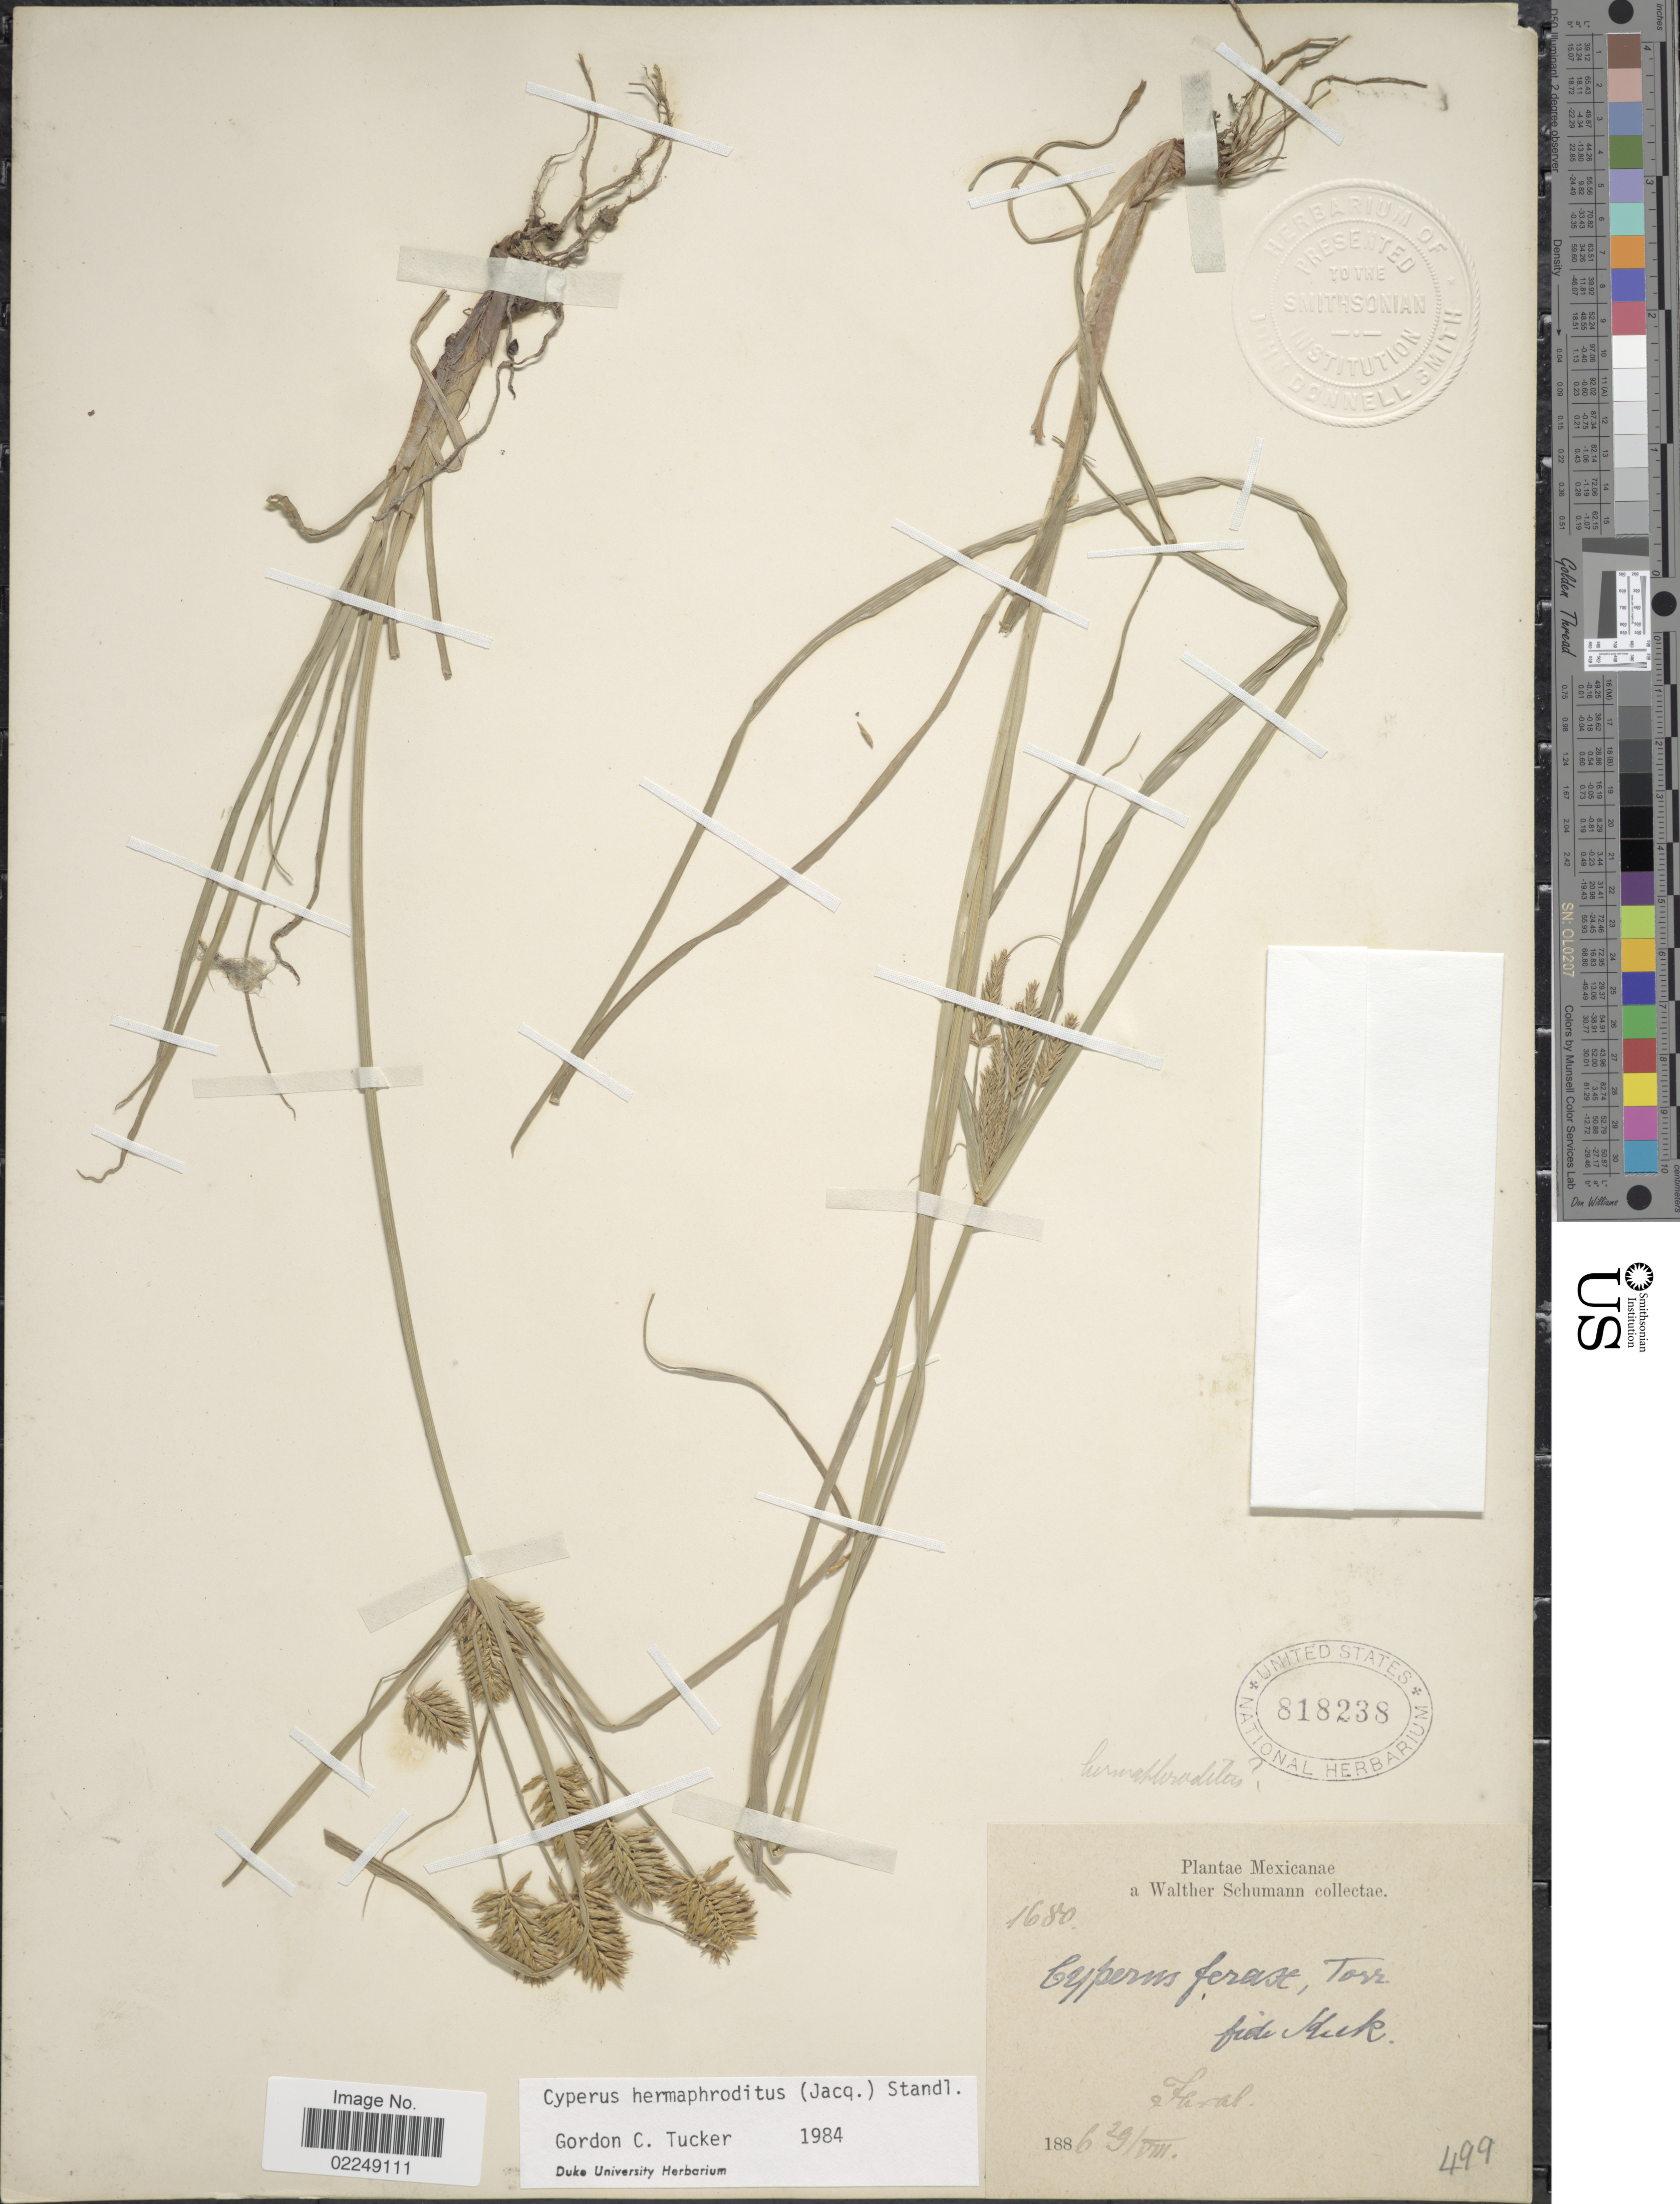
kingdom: Plantae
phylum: Tracheophyta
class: Liliopsida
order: Poales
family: Cyperaceae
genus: Cyperus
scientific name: Cyperus hermaphroditus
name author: (Jacq.) Standl.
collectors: W. Schumann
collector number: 1680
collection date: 1886-08-29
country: Mexico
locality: Faral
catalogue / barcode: US 818238